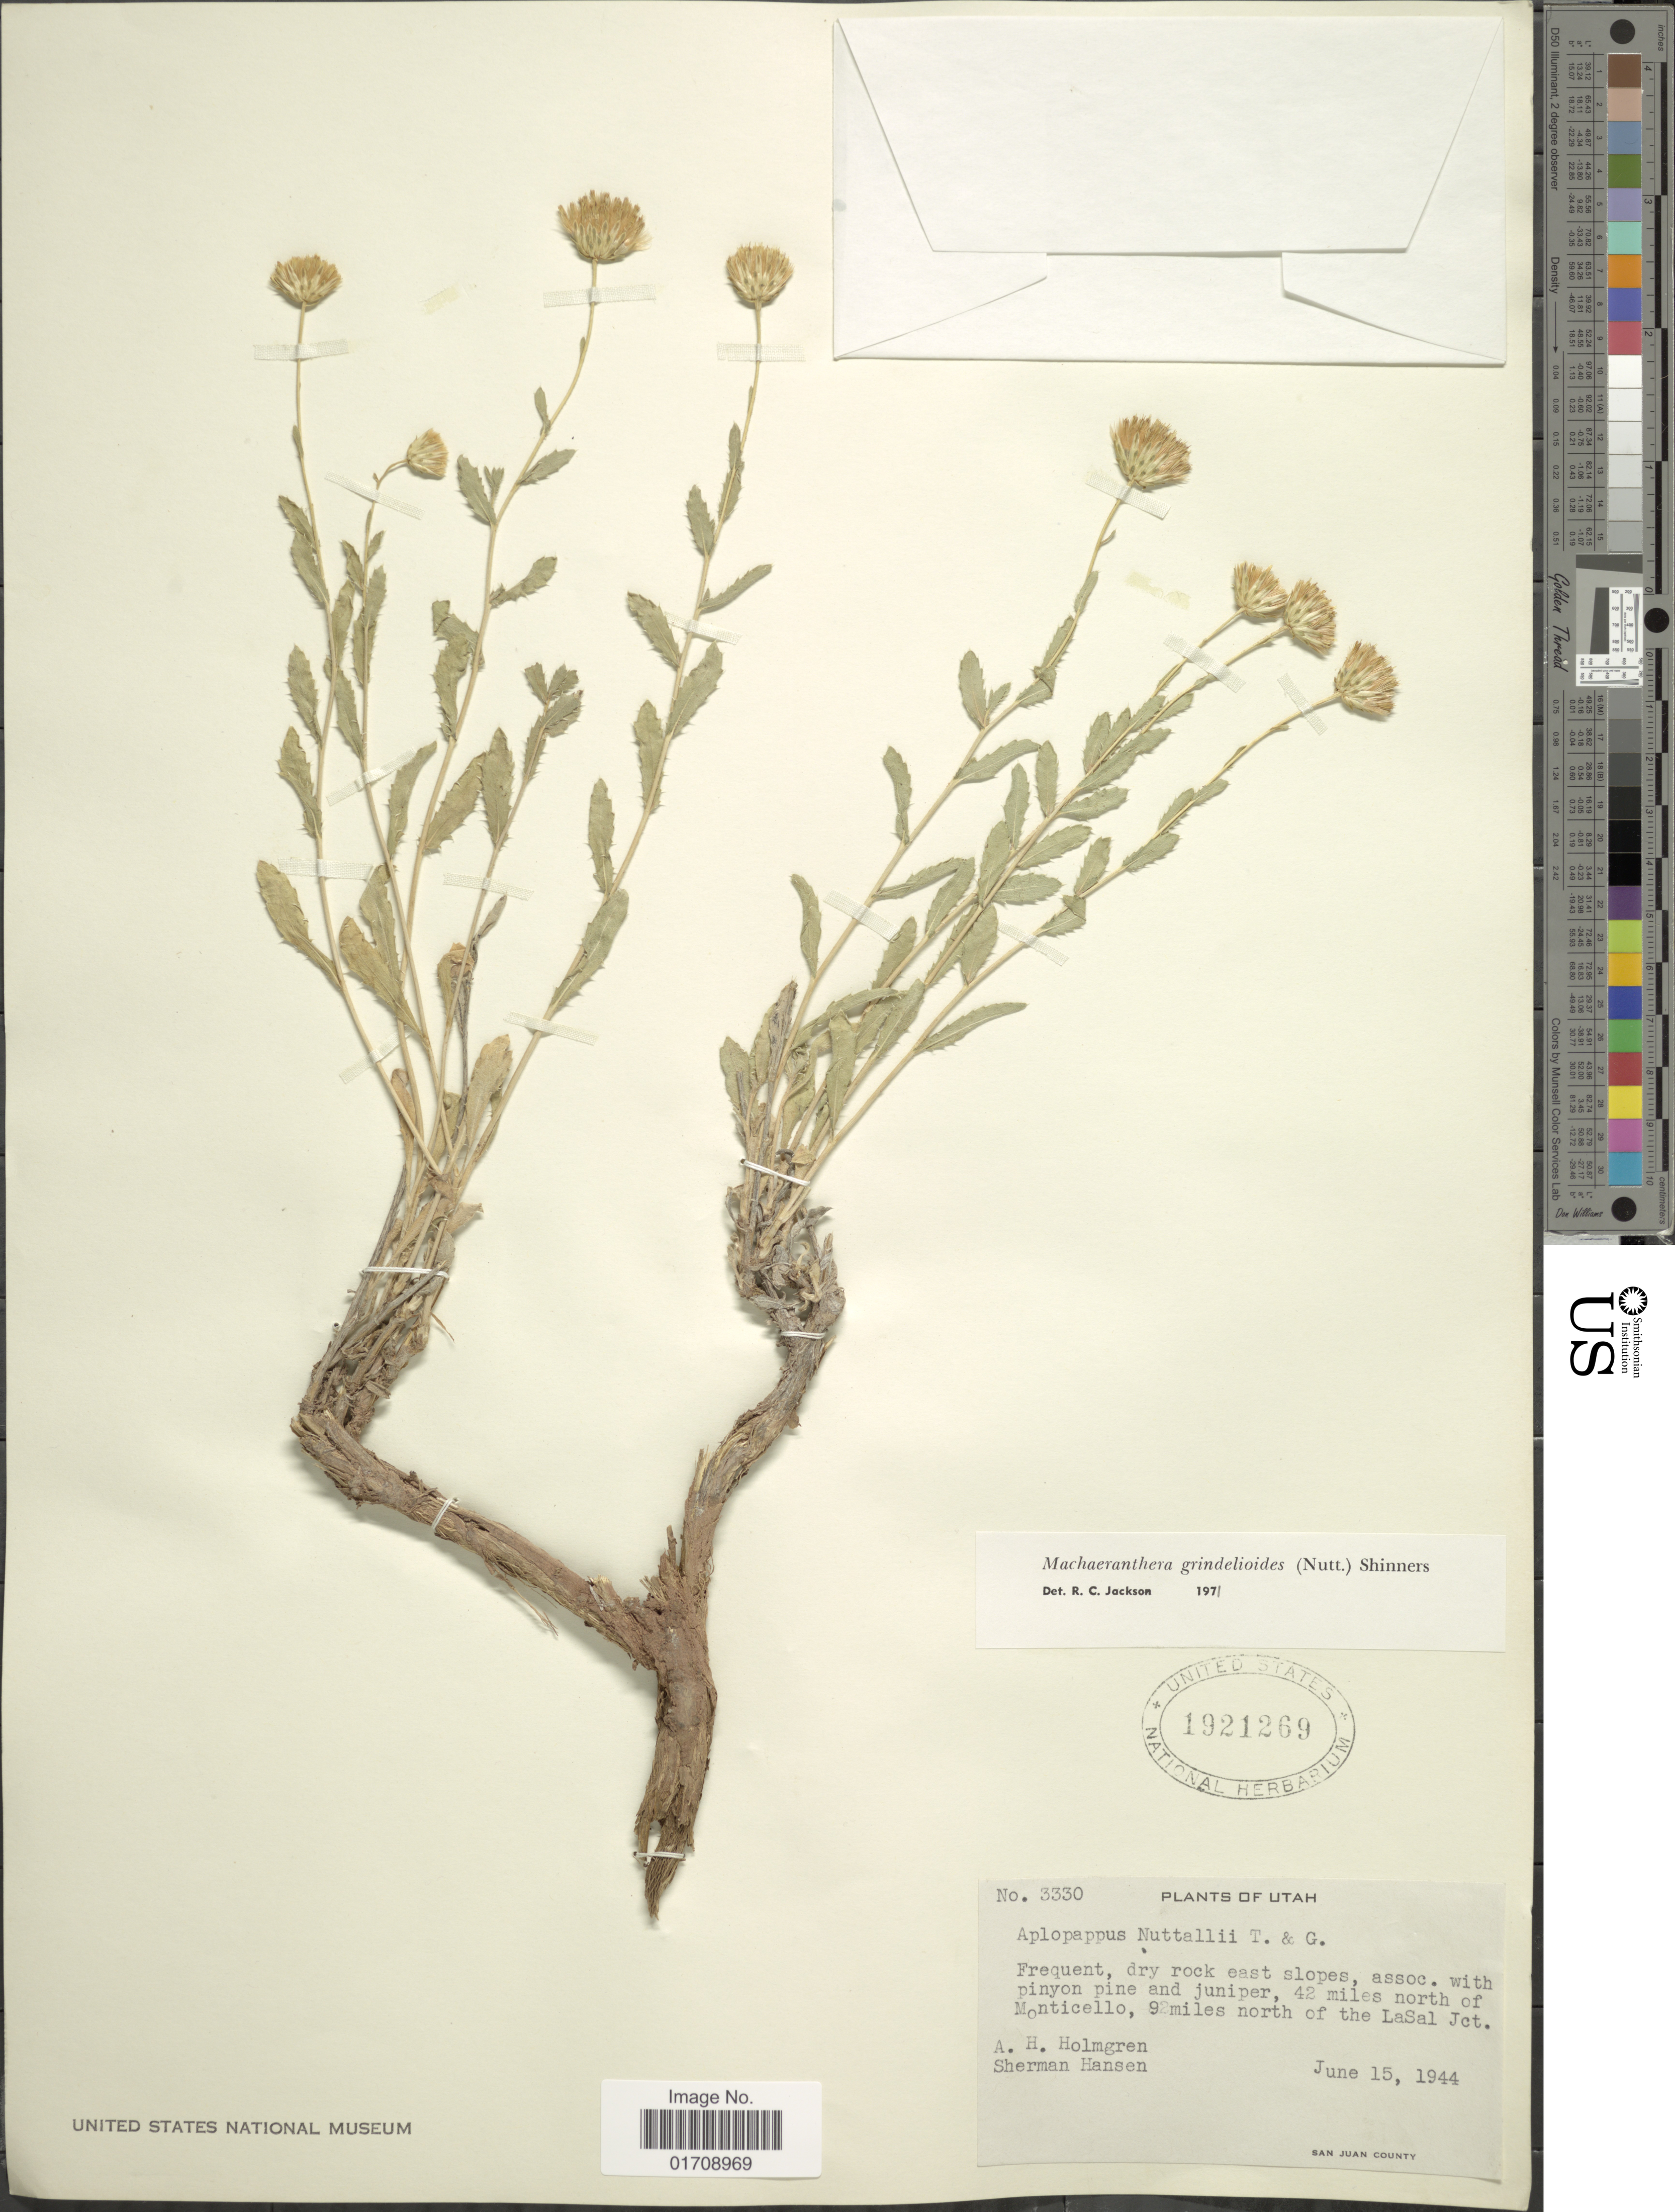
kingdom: Plantae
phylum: Tracheophyta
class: Magnoliopsida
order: Asterales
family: Asteraceae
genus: Machaeranthera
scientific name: Machaeranthera grindelioides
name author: (Nutt.) Shinners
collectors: A. H. Holmgren & S. Hansen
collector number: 3330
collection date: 1944-06-15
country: United States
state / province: Utah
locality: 42 miles north of Monticello, 9 miles north of the LaSal Jct., San Juan County.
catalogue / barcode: US 1921269